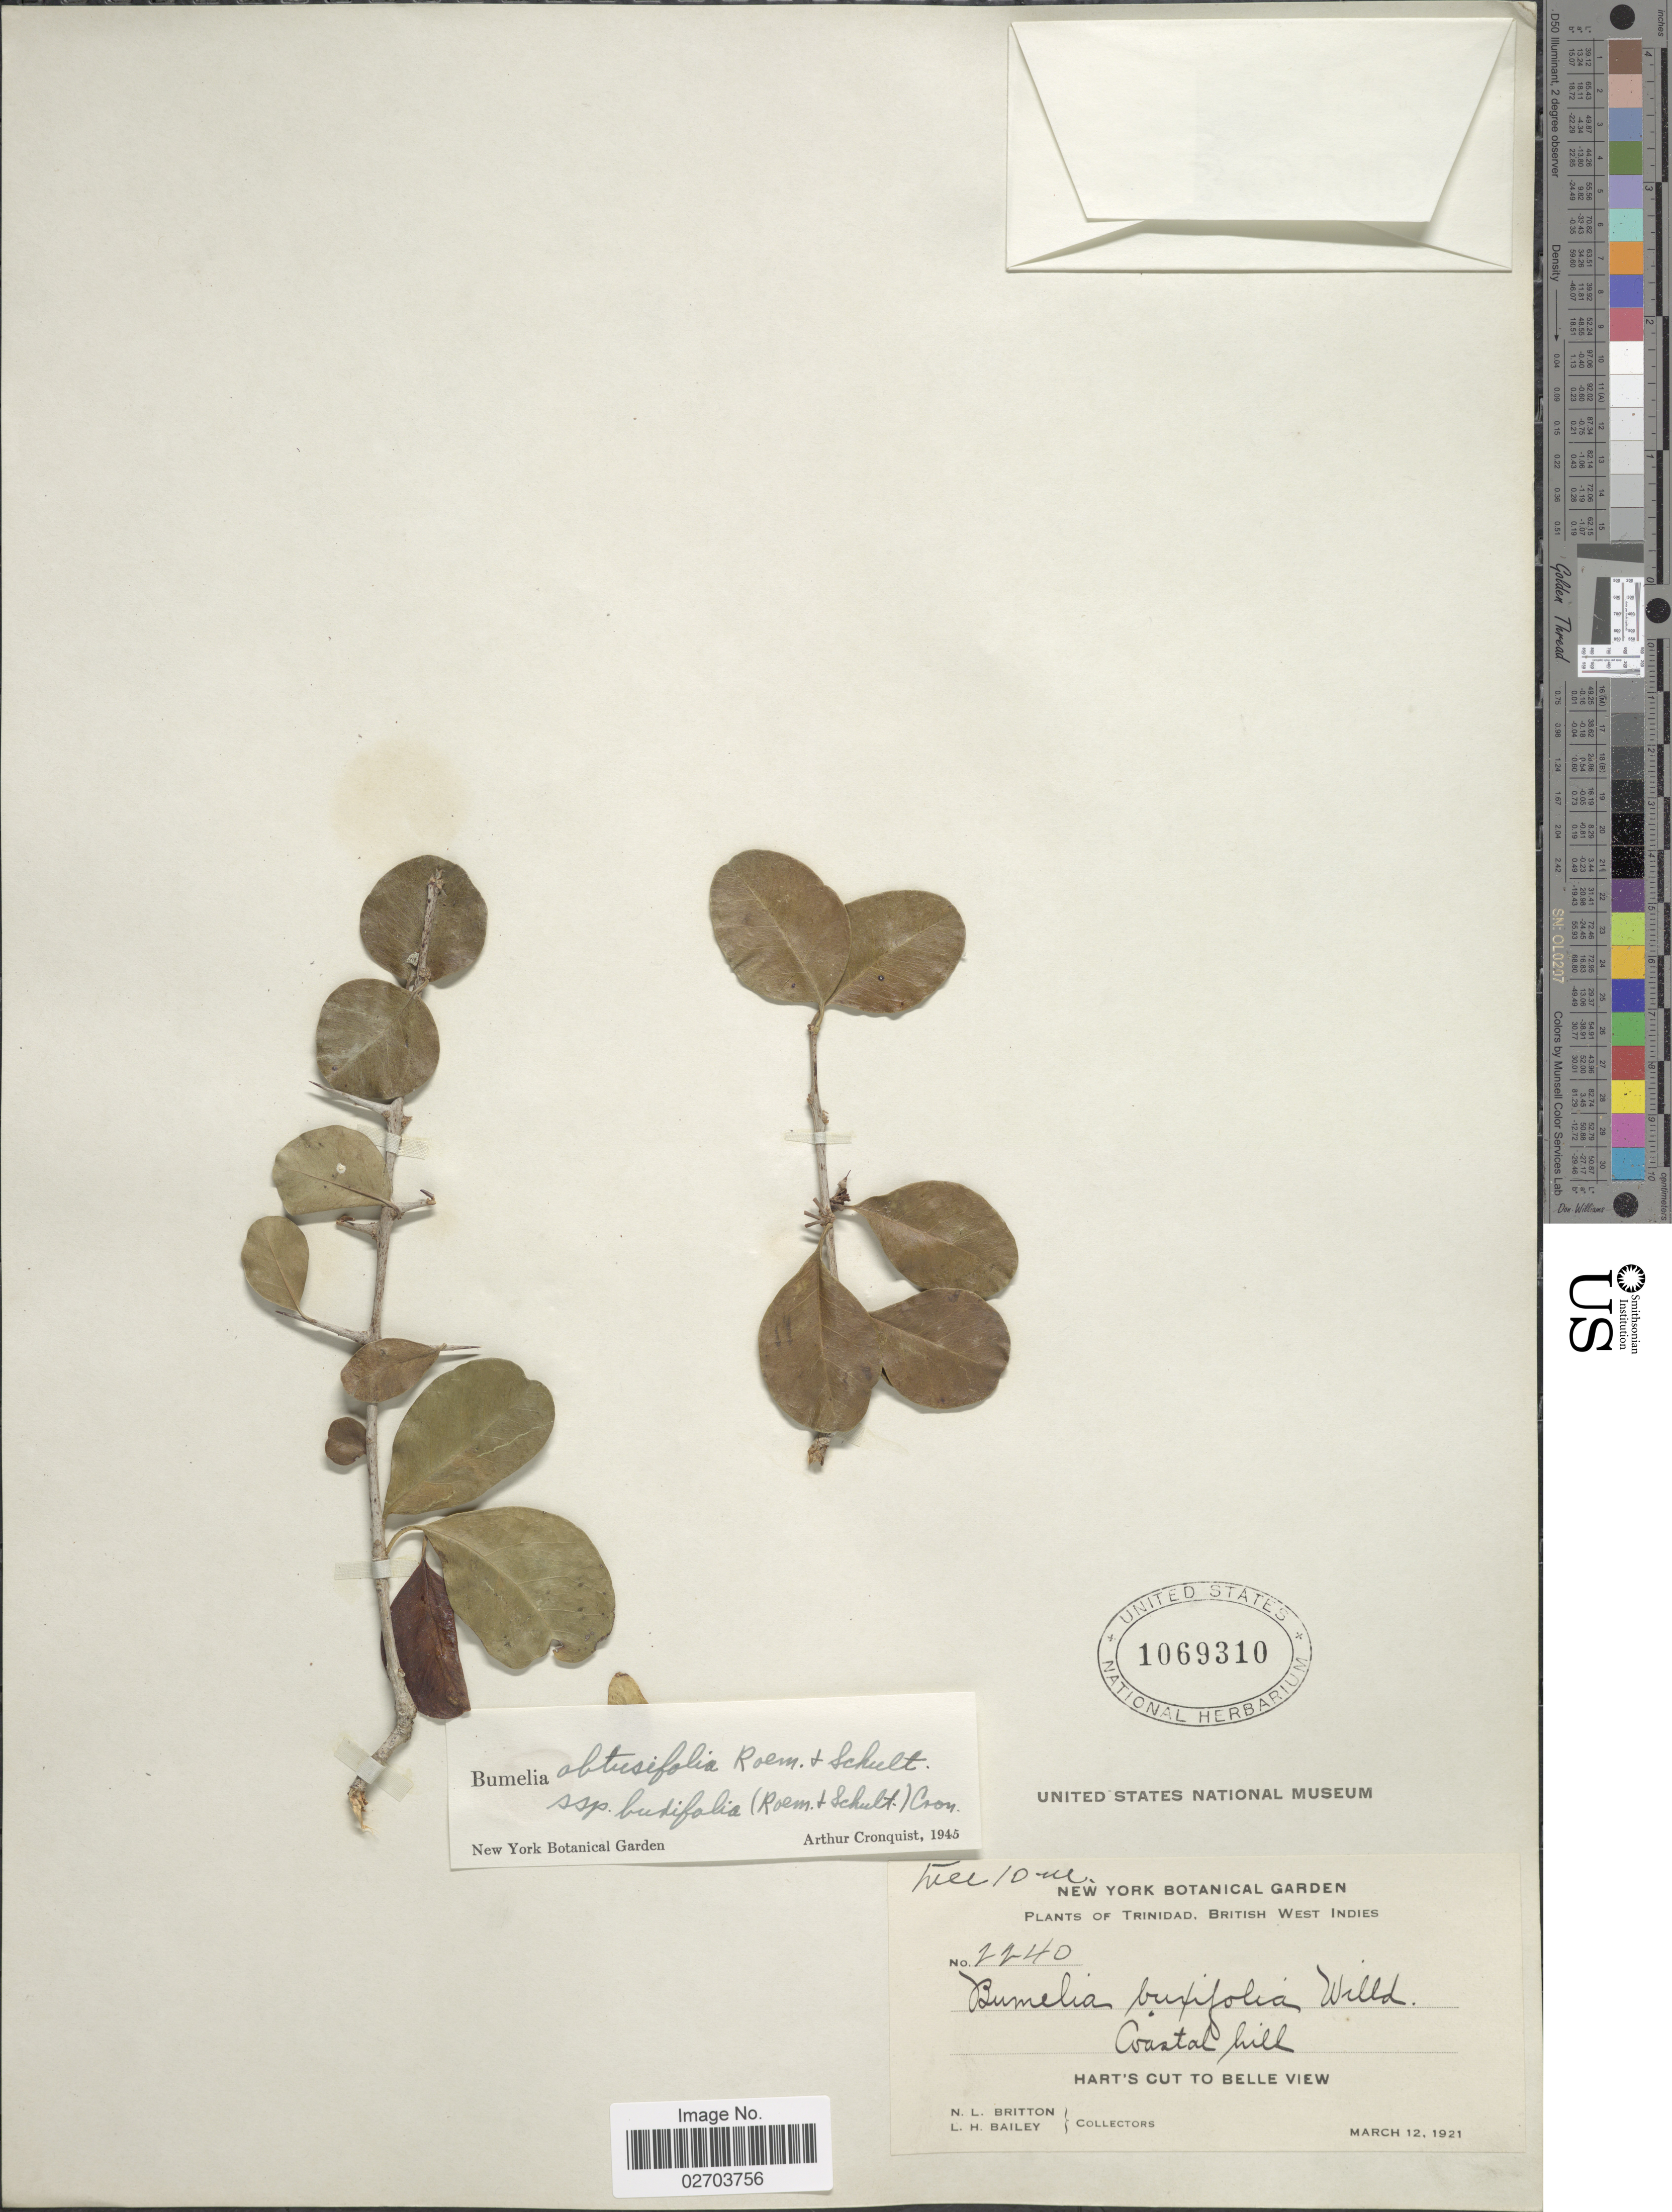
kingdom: Plantae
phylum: Tracheophyta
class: Magnoliopsida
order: Ericales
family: Sapotaceae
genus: Sideroxylon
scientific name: Sideroxylon obtusifolium subsp. buxifolium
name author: (Roem. & Schult.) T.D. Penn.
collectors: N. Britton & L. H. Bailey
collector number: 2240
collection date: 1921-03-12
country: Trinidad and Tobago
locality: Trinidad, Hart's Cut to Belle View, Coastal hill.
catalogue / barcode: US 1069310